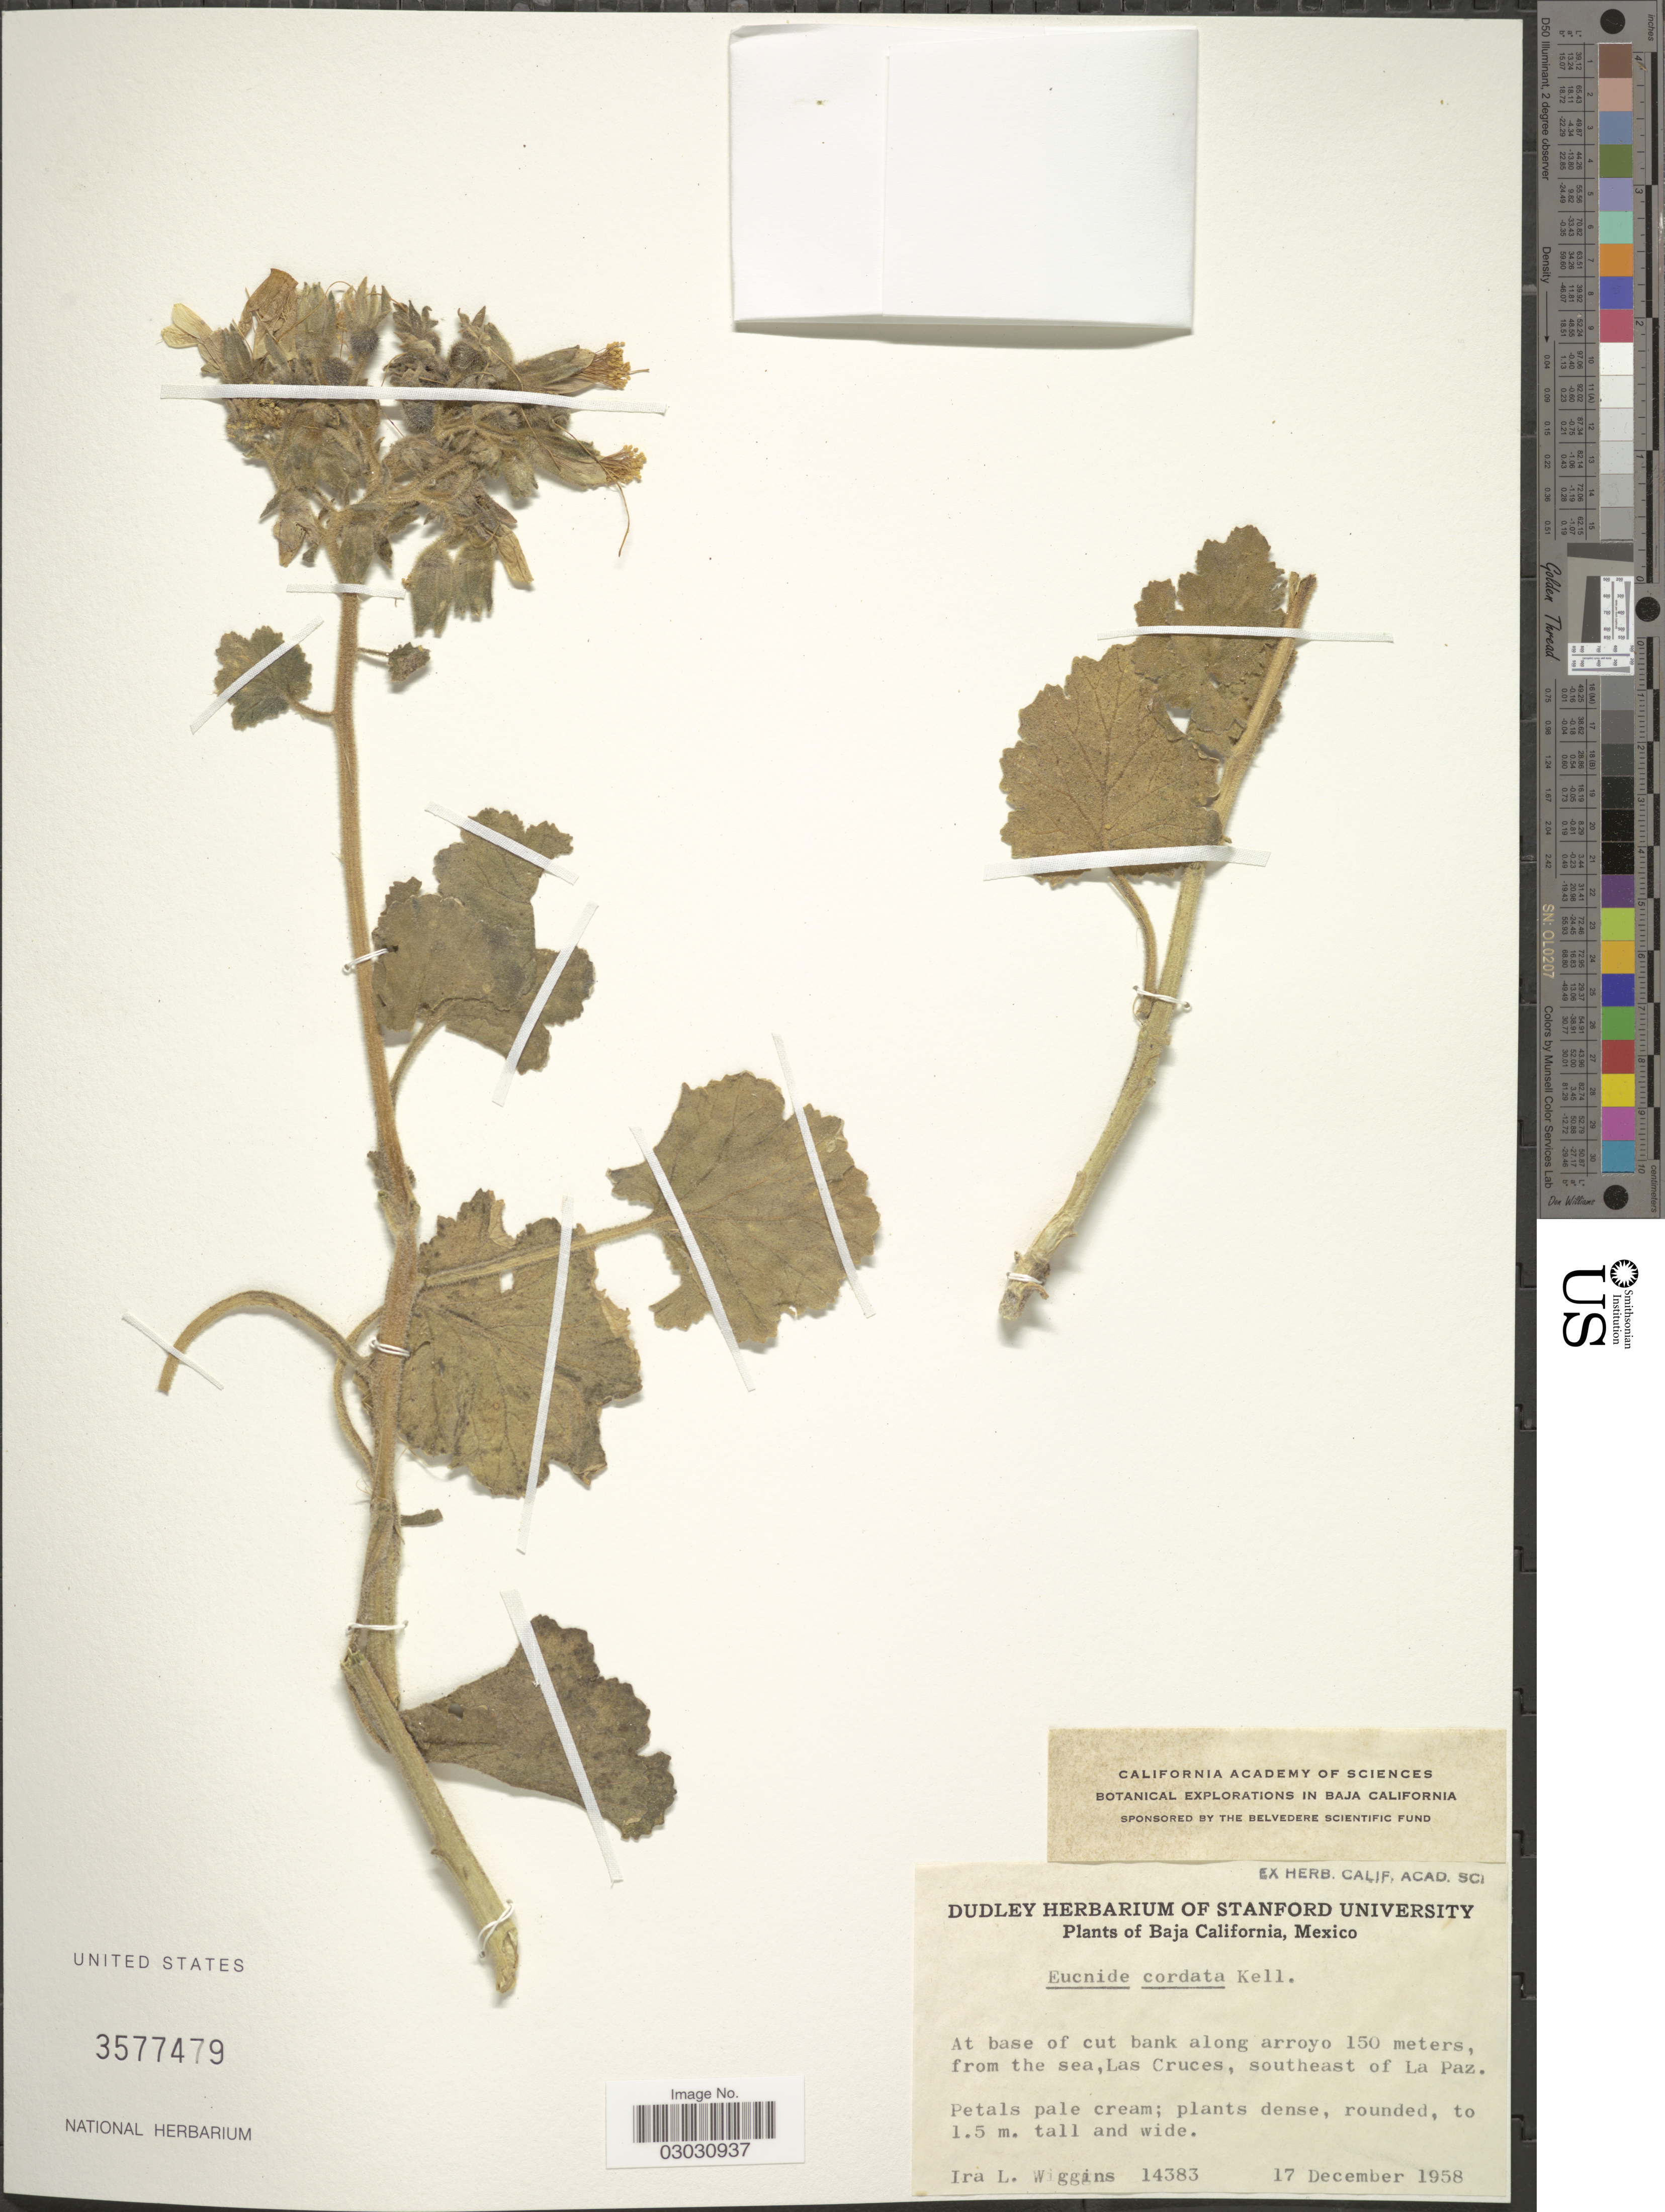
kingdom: Plantae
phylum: Tracheophyta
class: Magnoliopsida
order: Cornales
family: Loasaceae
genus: Eucnide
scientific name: Eucnide cordata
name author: (Kell.) Kellogg ex Curran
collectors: I. L. Wiggins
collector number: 14383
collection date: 1958-12-17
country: Mexico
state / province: Baja California Sur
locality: At base of cut bank along arroyo 150 meters, from the sea, Las Cruces, southeast of La Paz.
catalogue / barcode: US 3577479